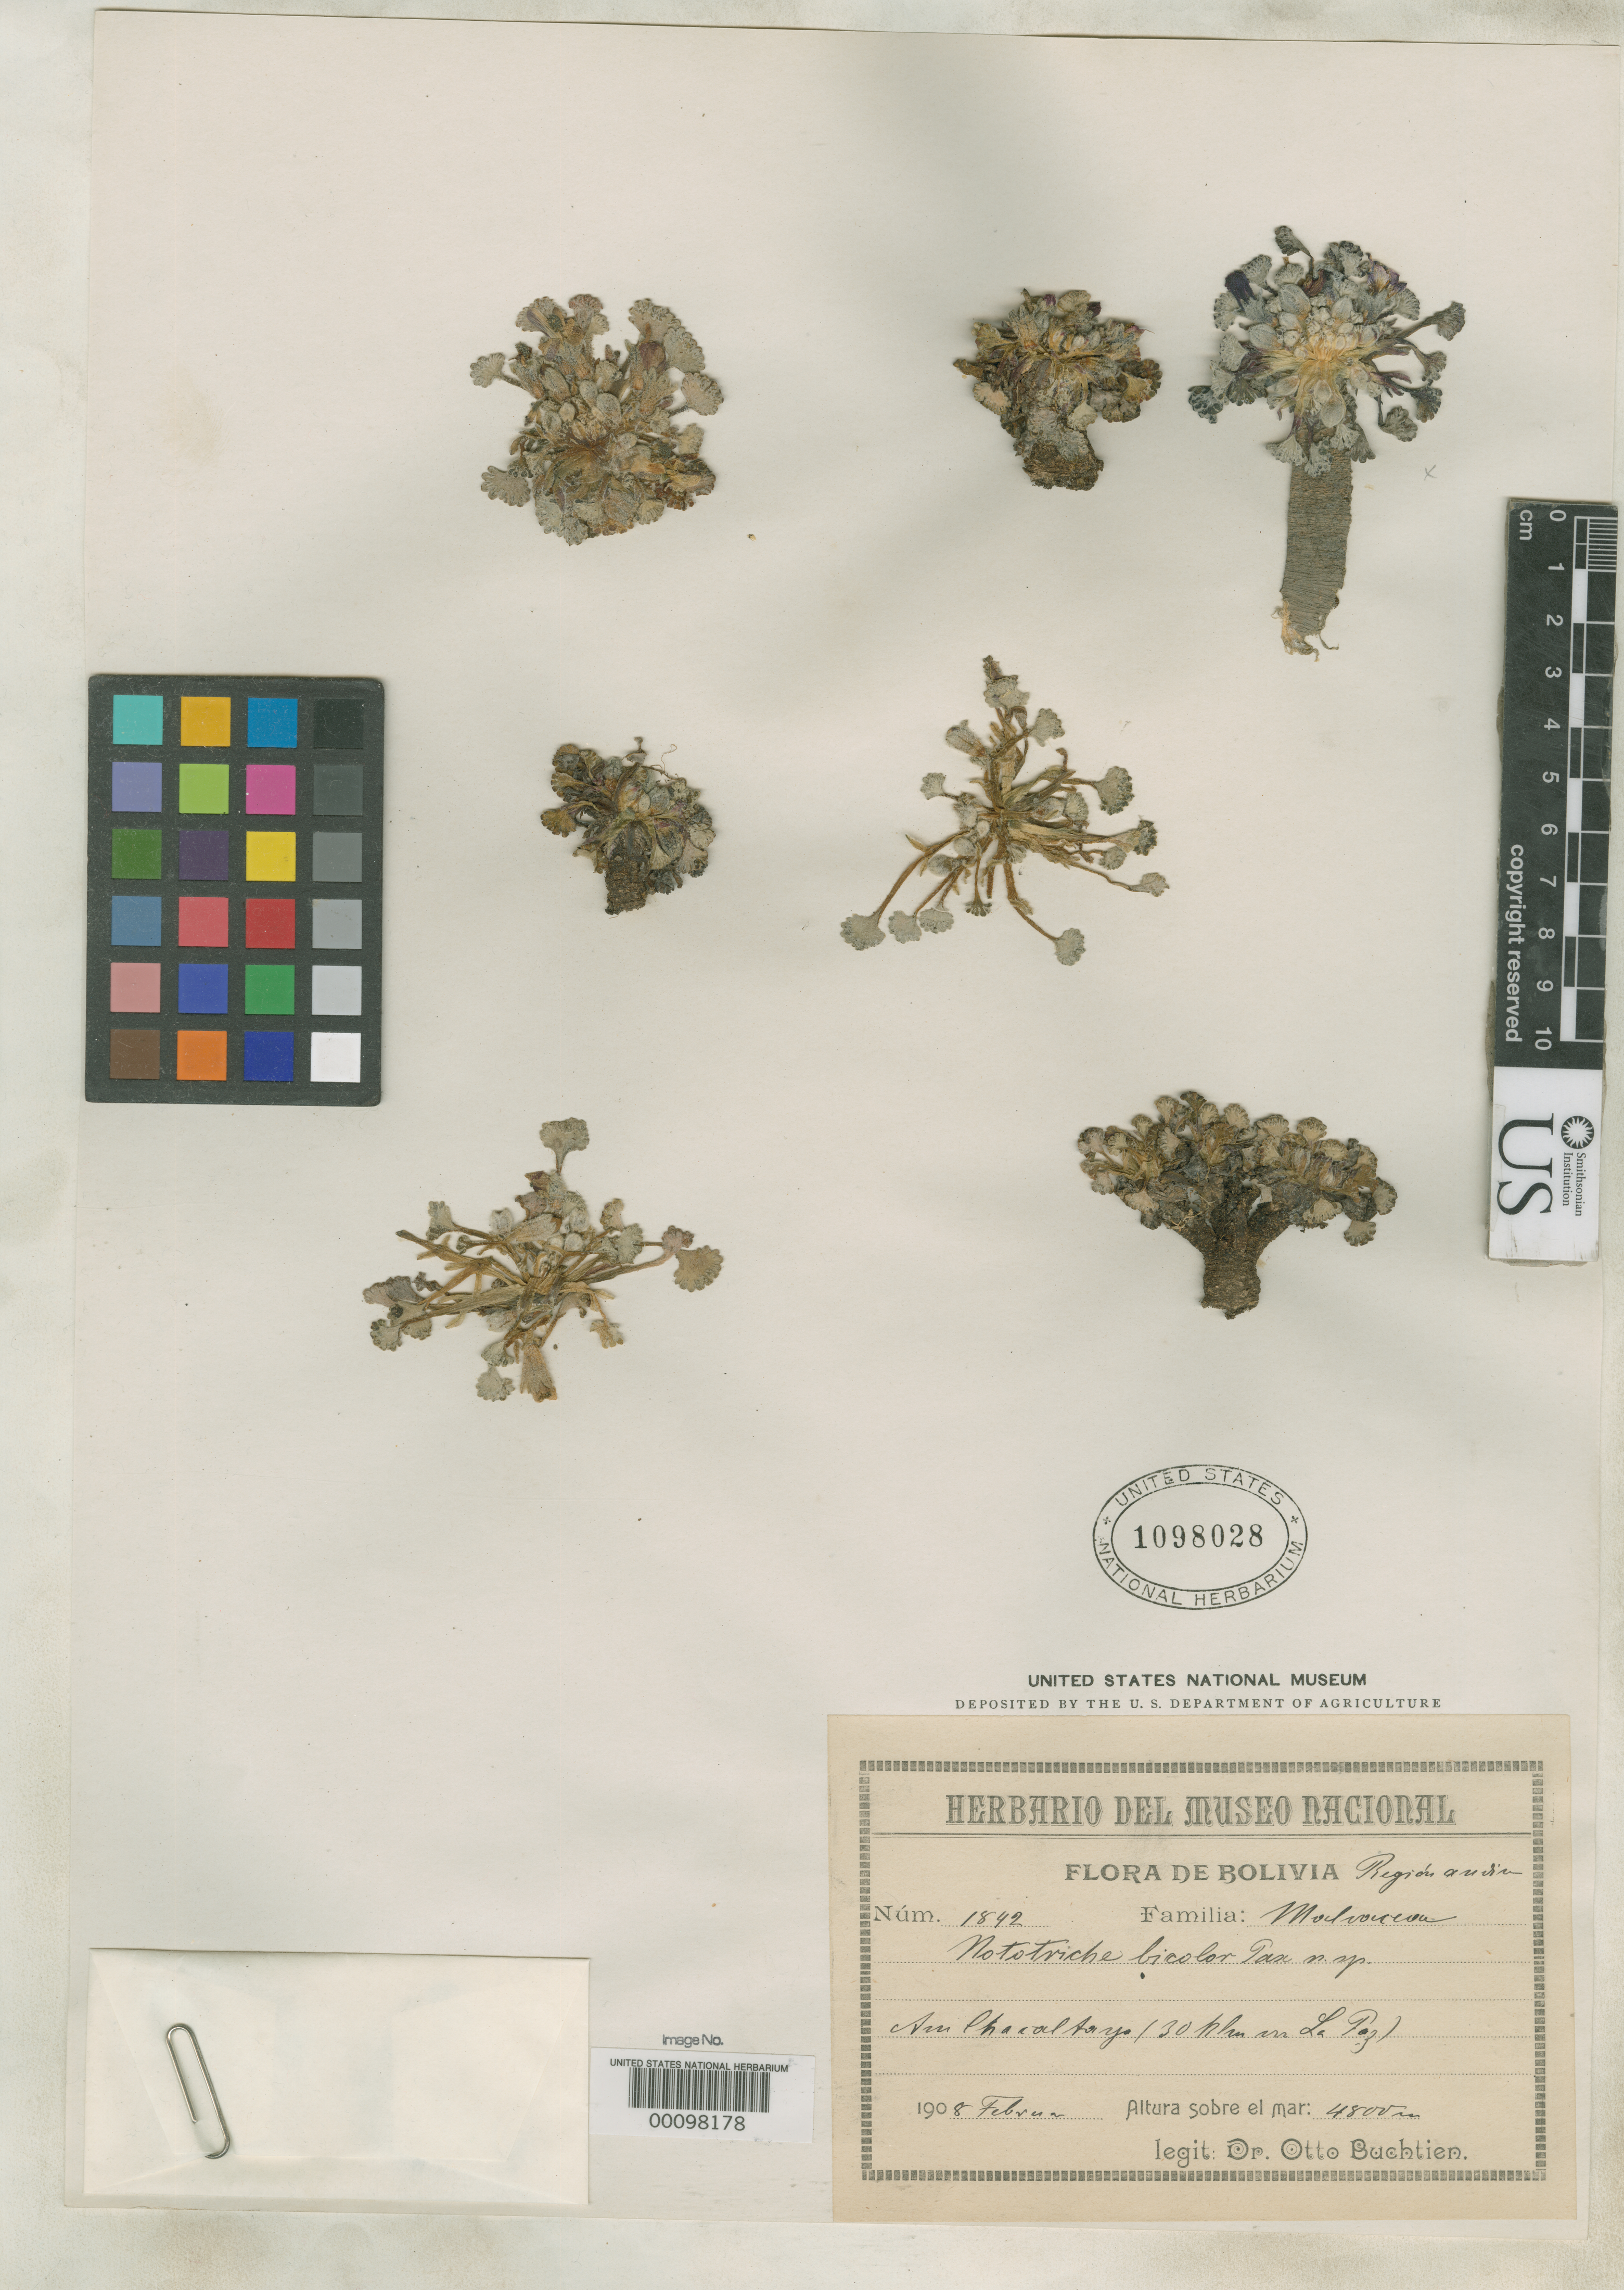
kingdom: Plantae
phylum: Tracheophyta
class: Magnoliopsida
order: Malvales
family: Malvaceae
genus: Nototriche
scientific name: Nototriche bicolor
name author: Pax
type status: Isotype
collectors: O. Buchtien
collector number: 1842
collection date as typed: Feb 1908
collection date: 1908-02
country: Bolivia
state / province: La Paz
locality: Chacaltaya.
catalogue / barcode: US 1098028